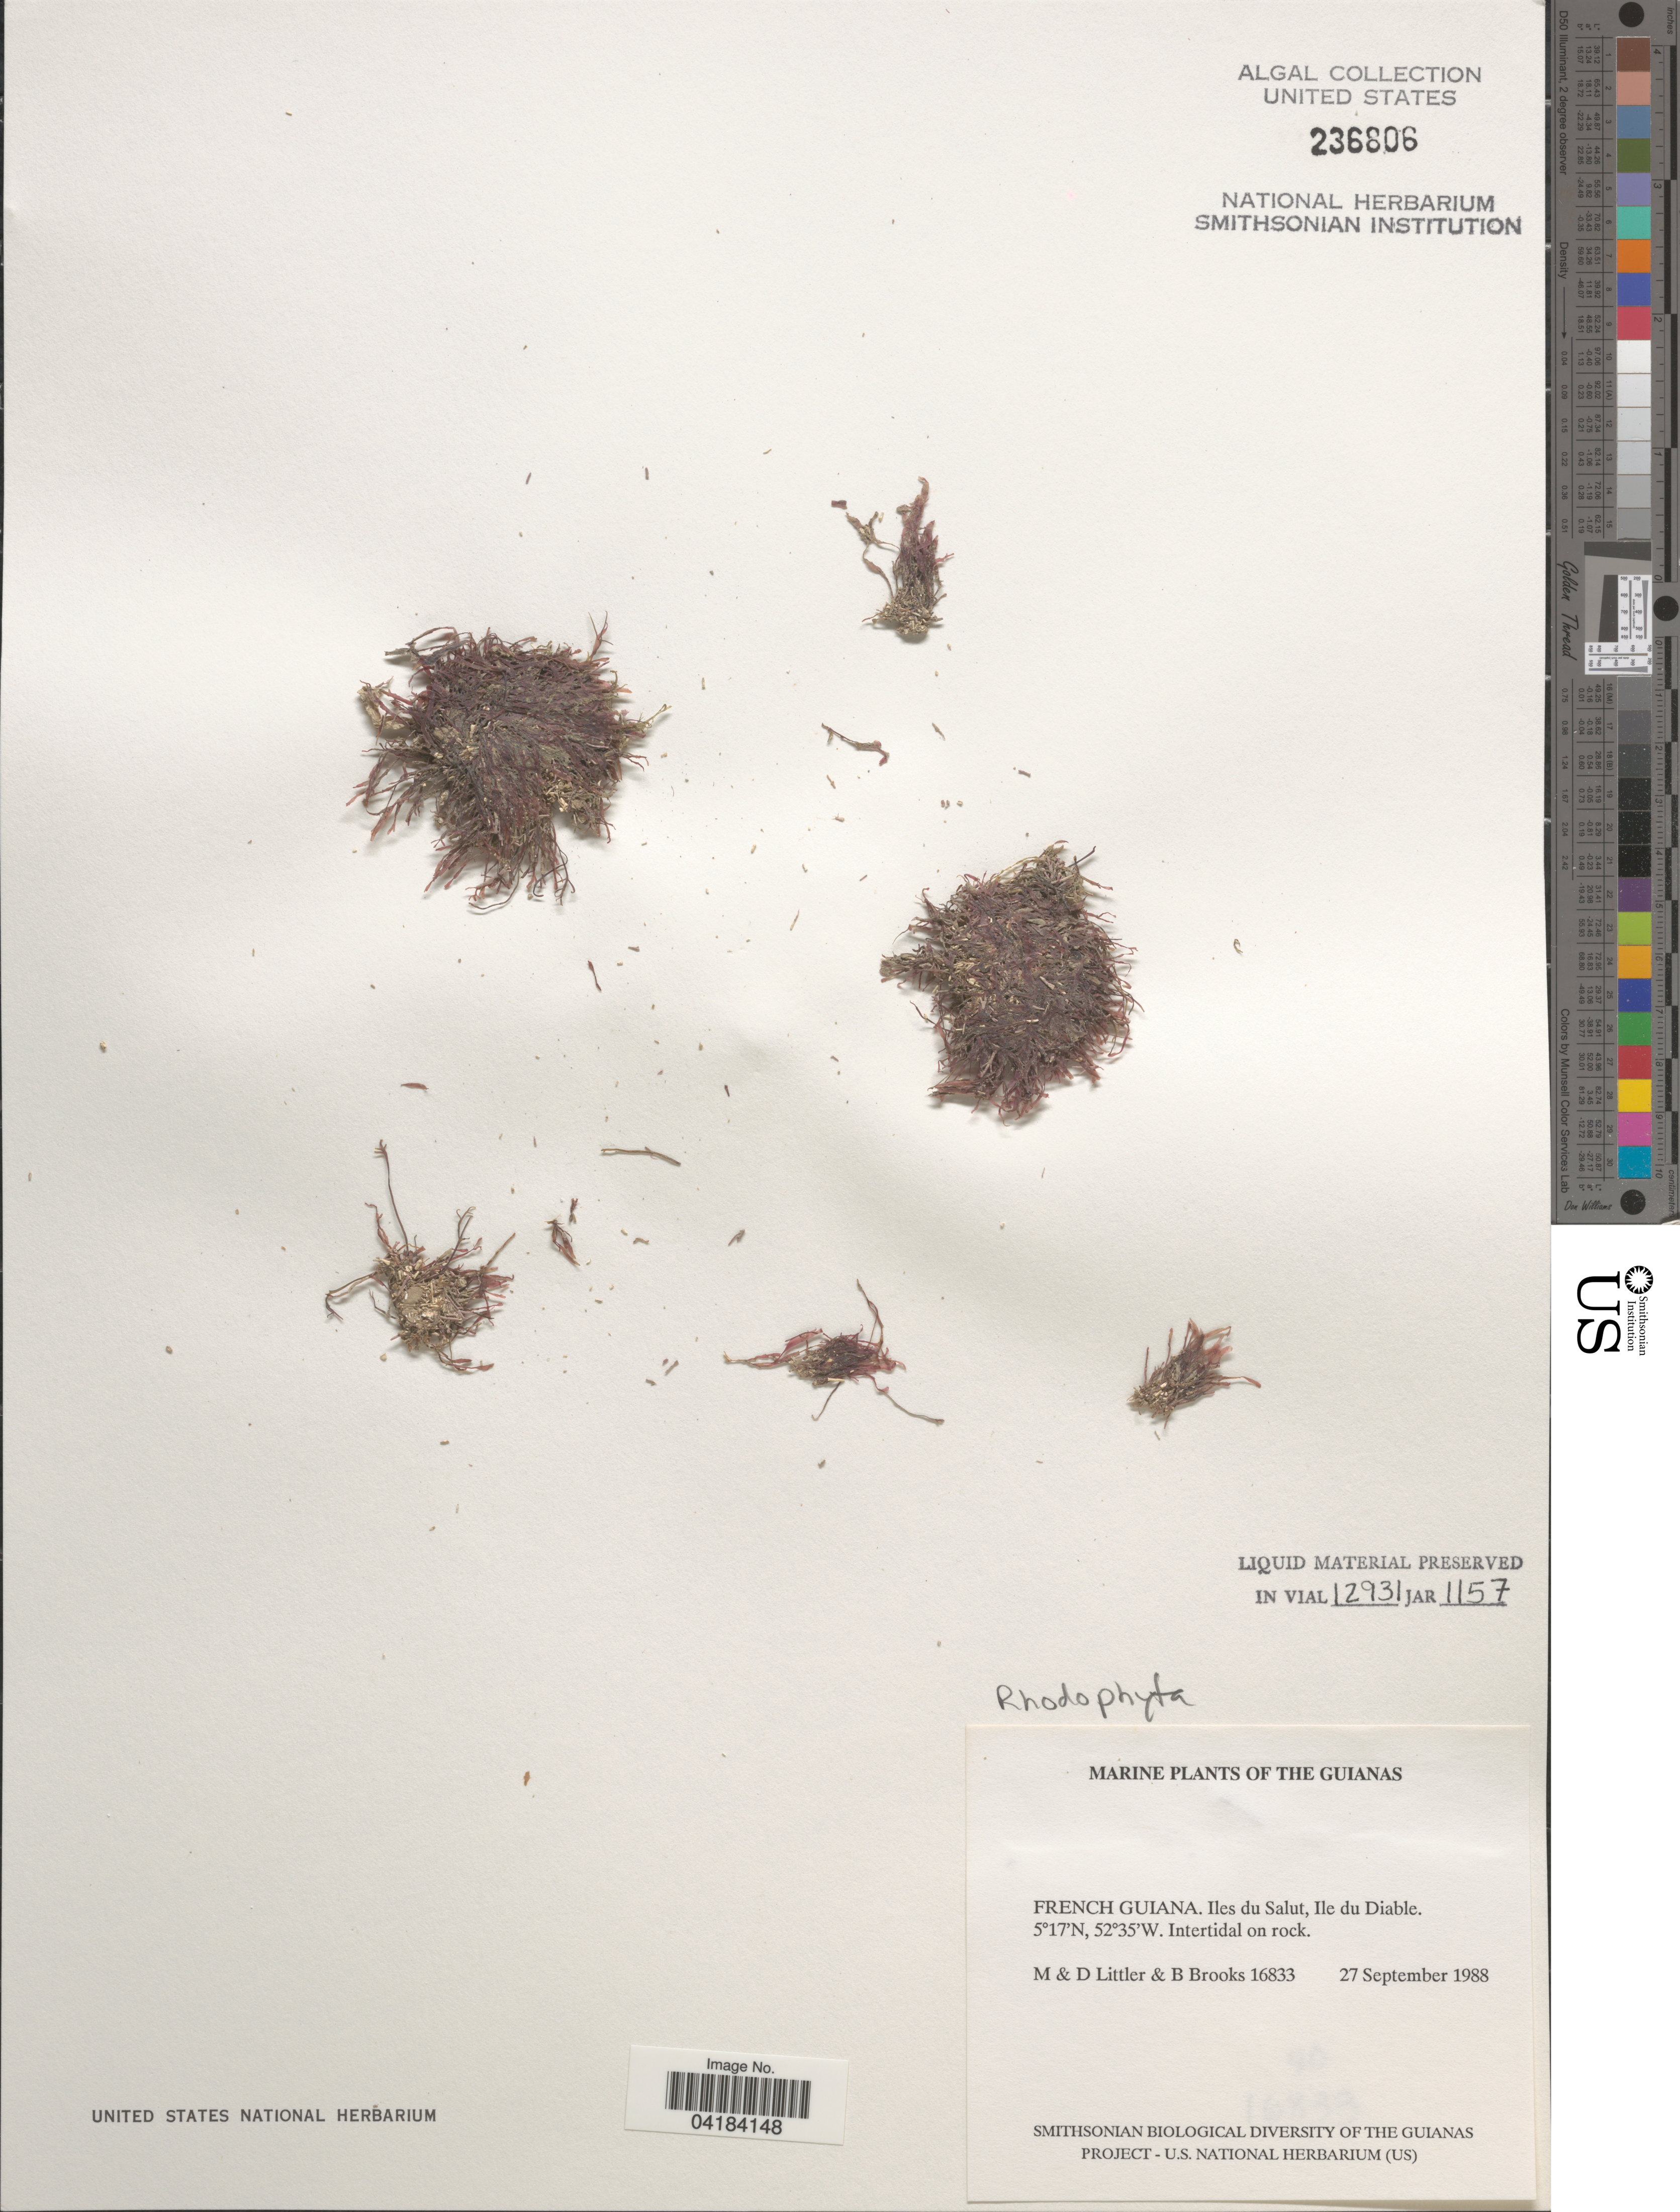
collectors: M. Littler, D. S. Littler & B. Brooks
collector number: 16833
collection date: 1988-09-27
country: French Guiana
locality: The Guianas. Iles du Salut, Ile du Diable.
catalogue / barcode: US 236806